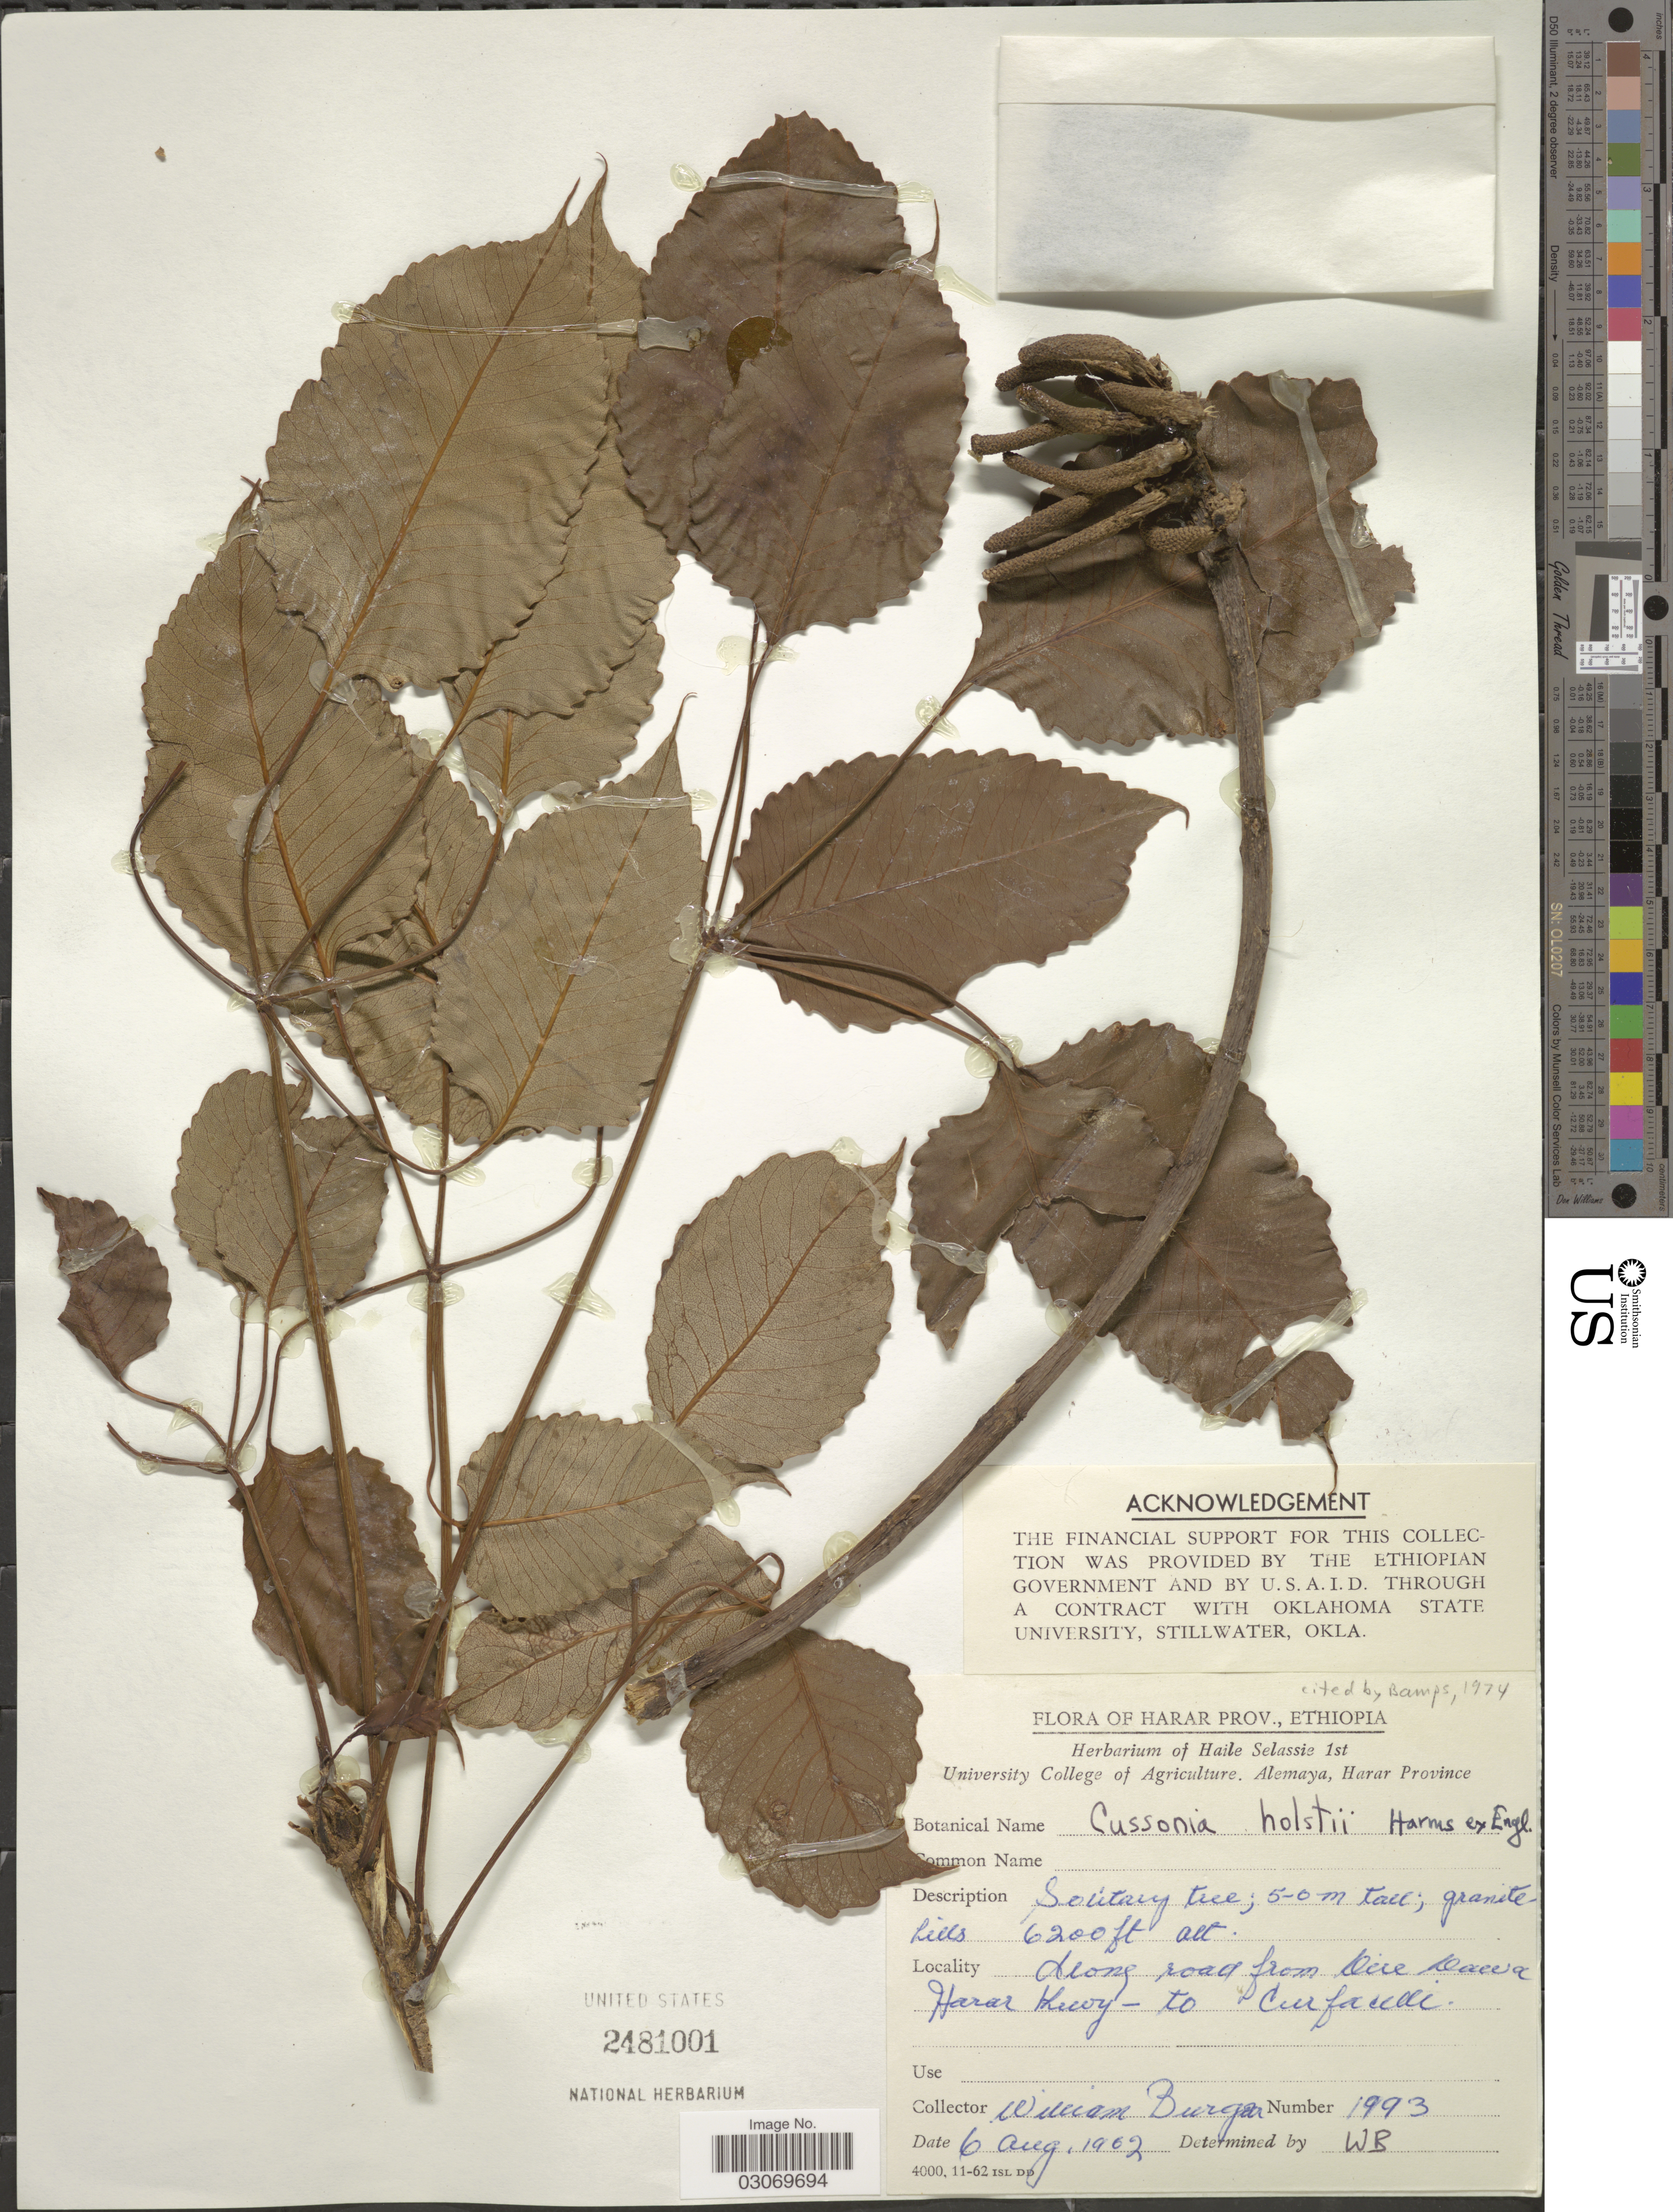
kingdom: Plantae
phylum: Tracheophyta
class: Magnoliopsida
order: Apiales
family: Araliaceae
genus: Cussonia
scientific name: Cussonia holstii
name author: Harms ex Engl.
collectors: W. Burger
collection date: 1902-08-06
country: Ethiopia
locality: Harar Prov., Along road from Dire Dawa Harar Hiwy- to Curfacelli.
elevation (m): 1890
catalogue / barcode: US 2481001